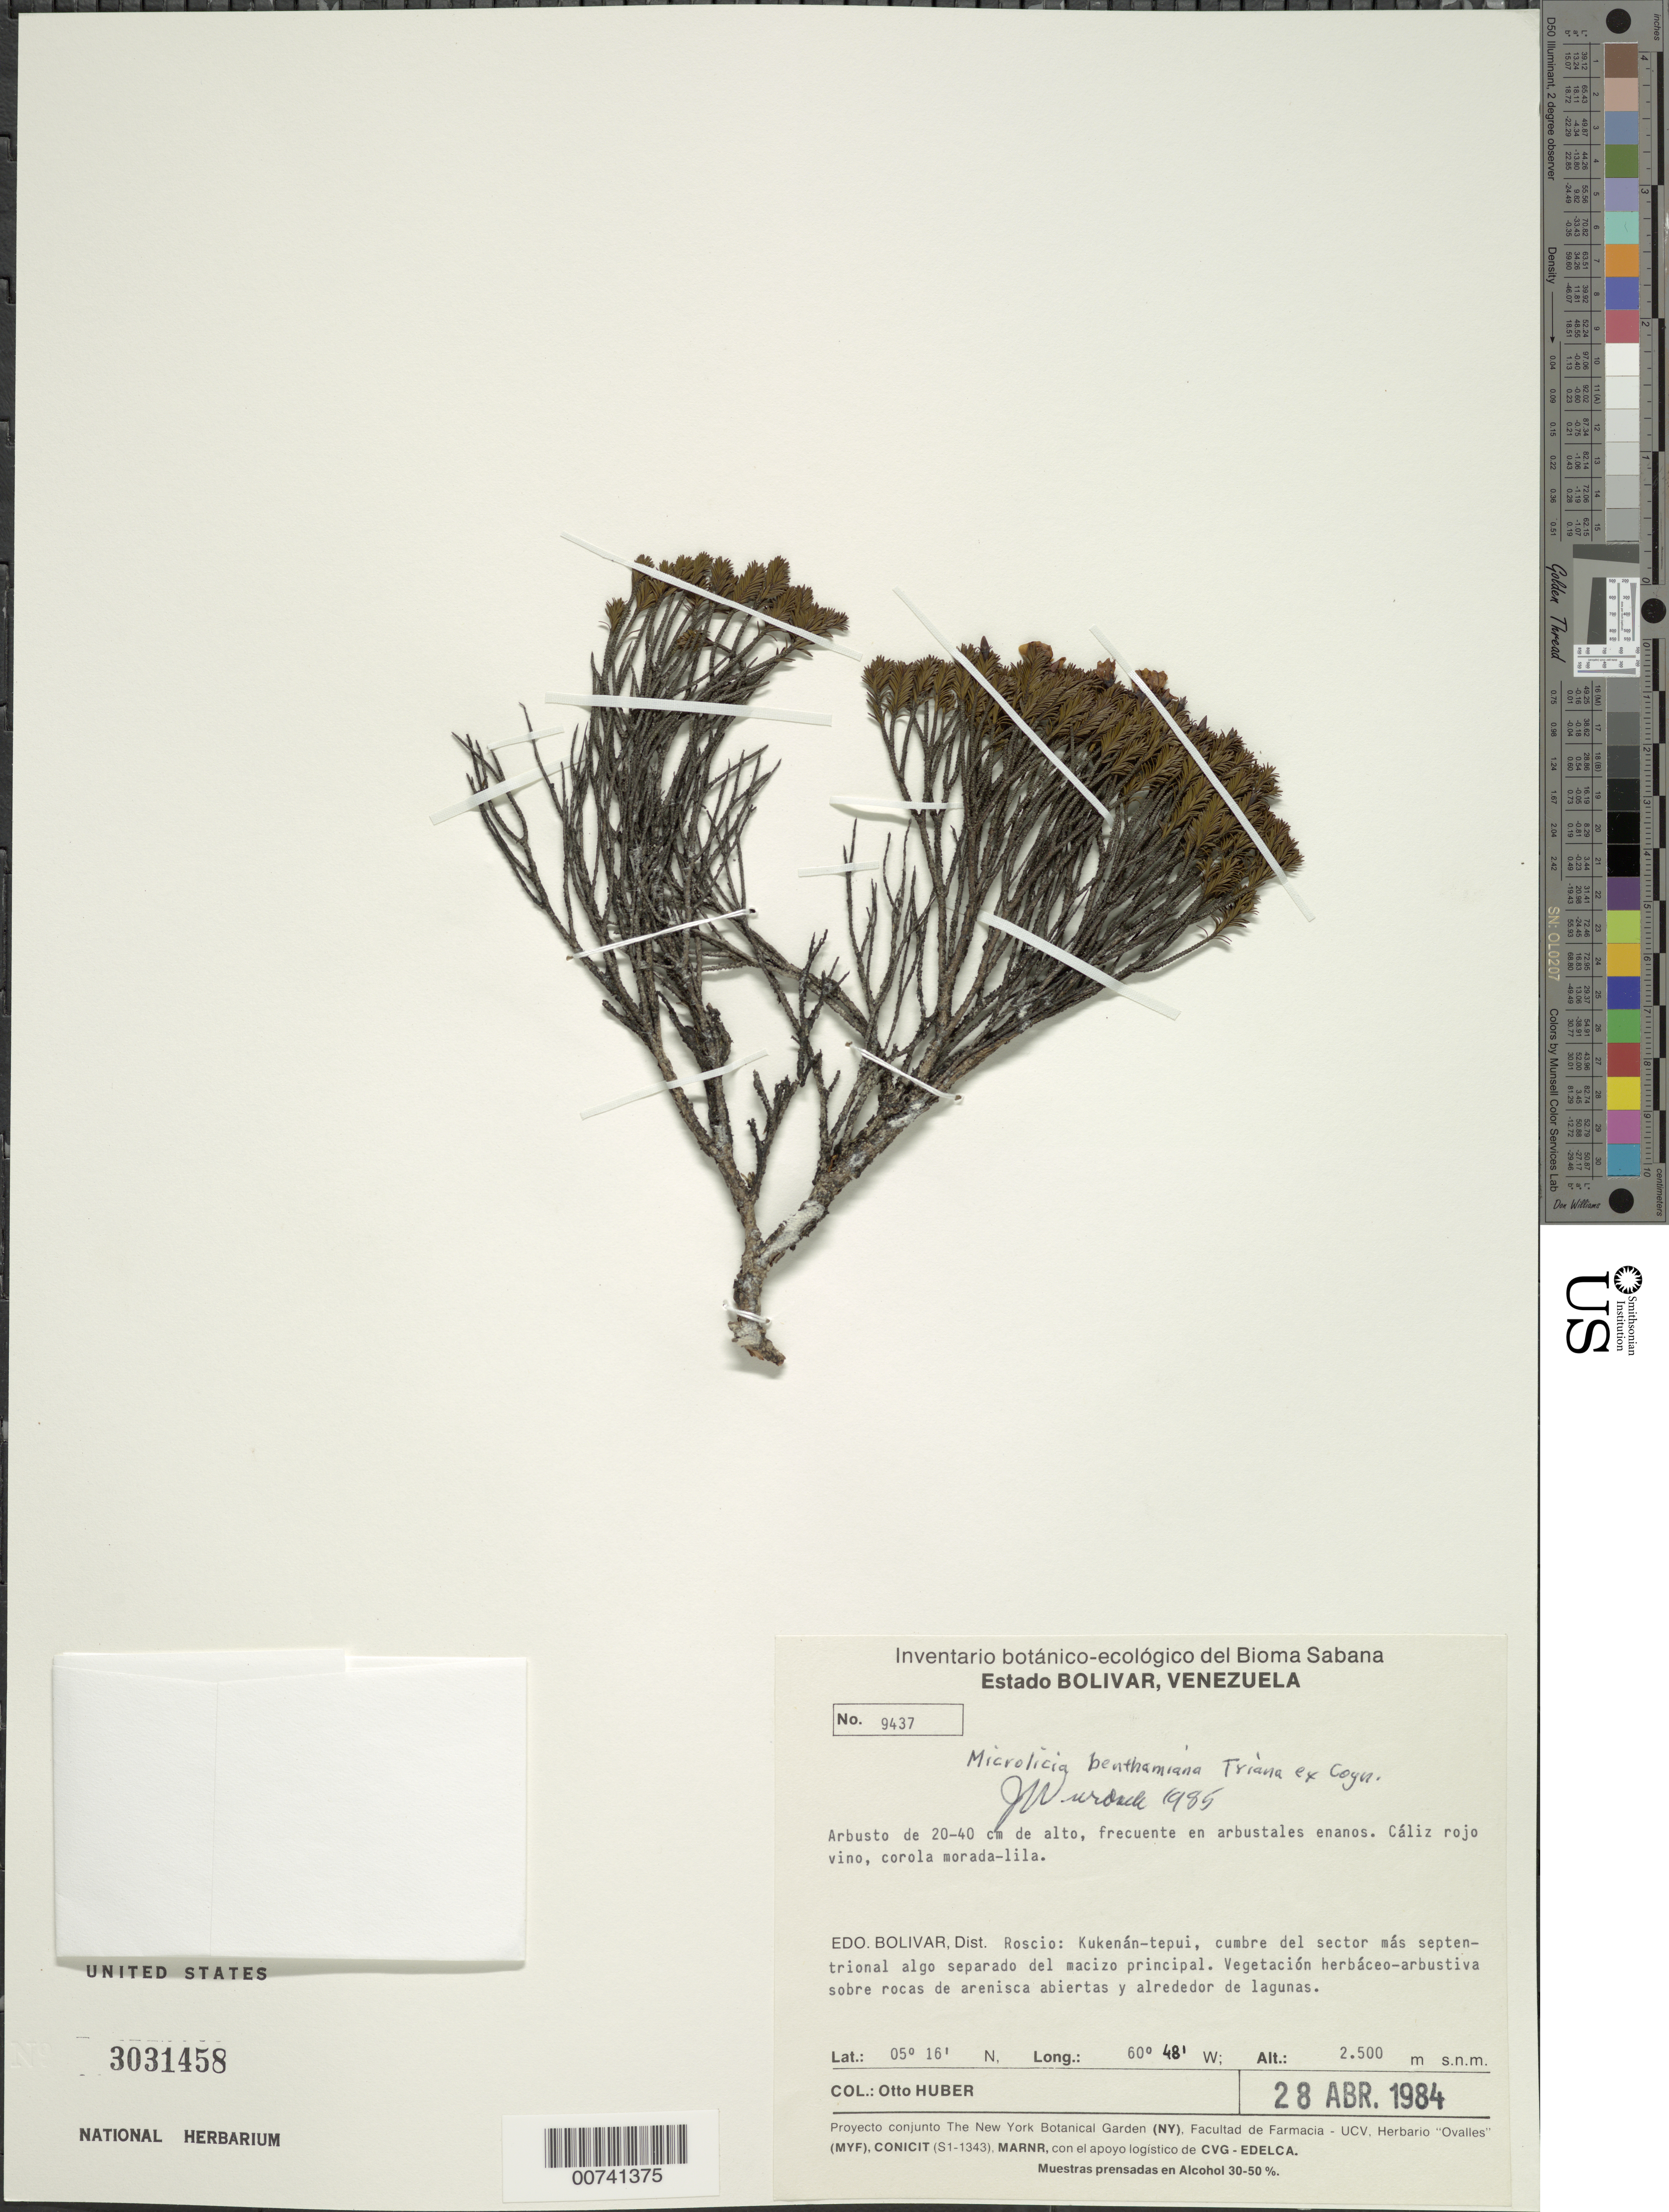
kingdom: Plantae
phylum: Tracheophyta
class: Magnoliopsida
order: Myrtales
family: Melastomataceae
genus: Microlicia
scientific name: Microlicia benthamiana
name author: Triana ex Cogn.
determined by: Wurdack, John J., (US), US (UNITED STATES)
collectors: O. Huber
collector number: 9437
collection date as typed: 28-Apr-84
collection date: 1984-04-28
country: Venezuela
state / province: Bolívar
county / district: Roscio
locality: Kukenán-tepuí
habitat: Arbustales enanos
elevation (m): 2500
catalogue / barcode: US 3031458